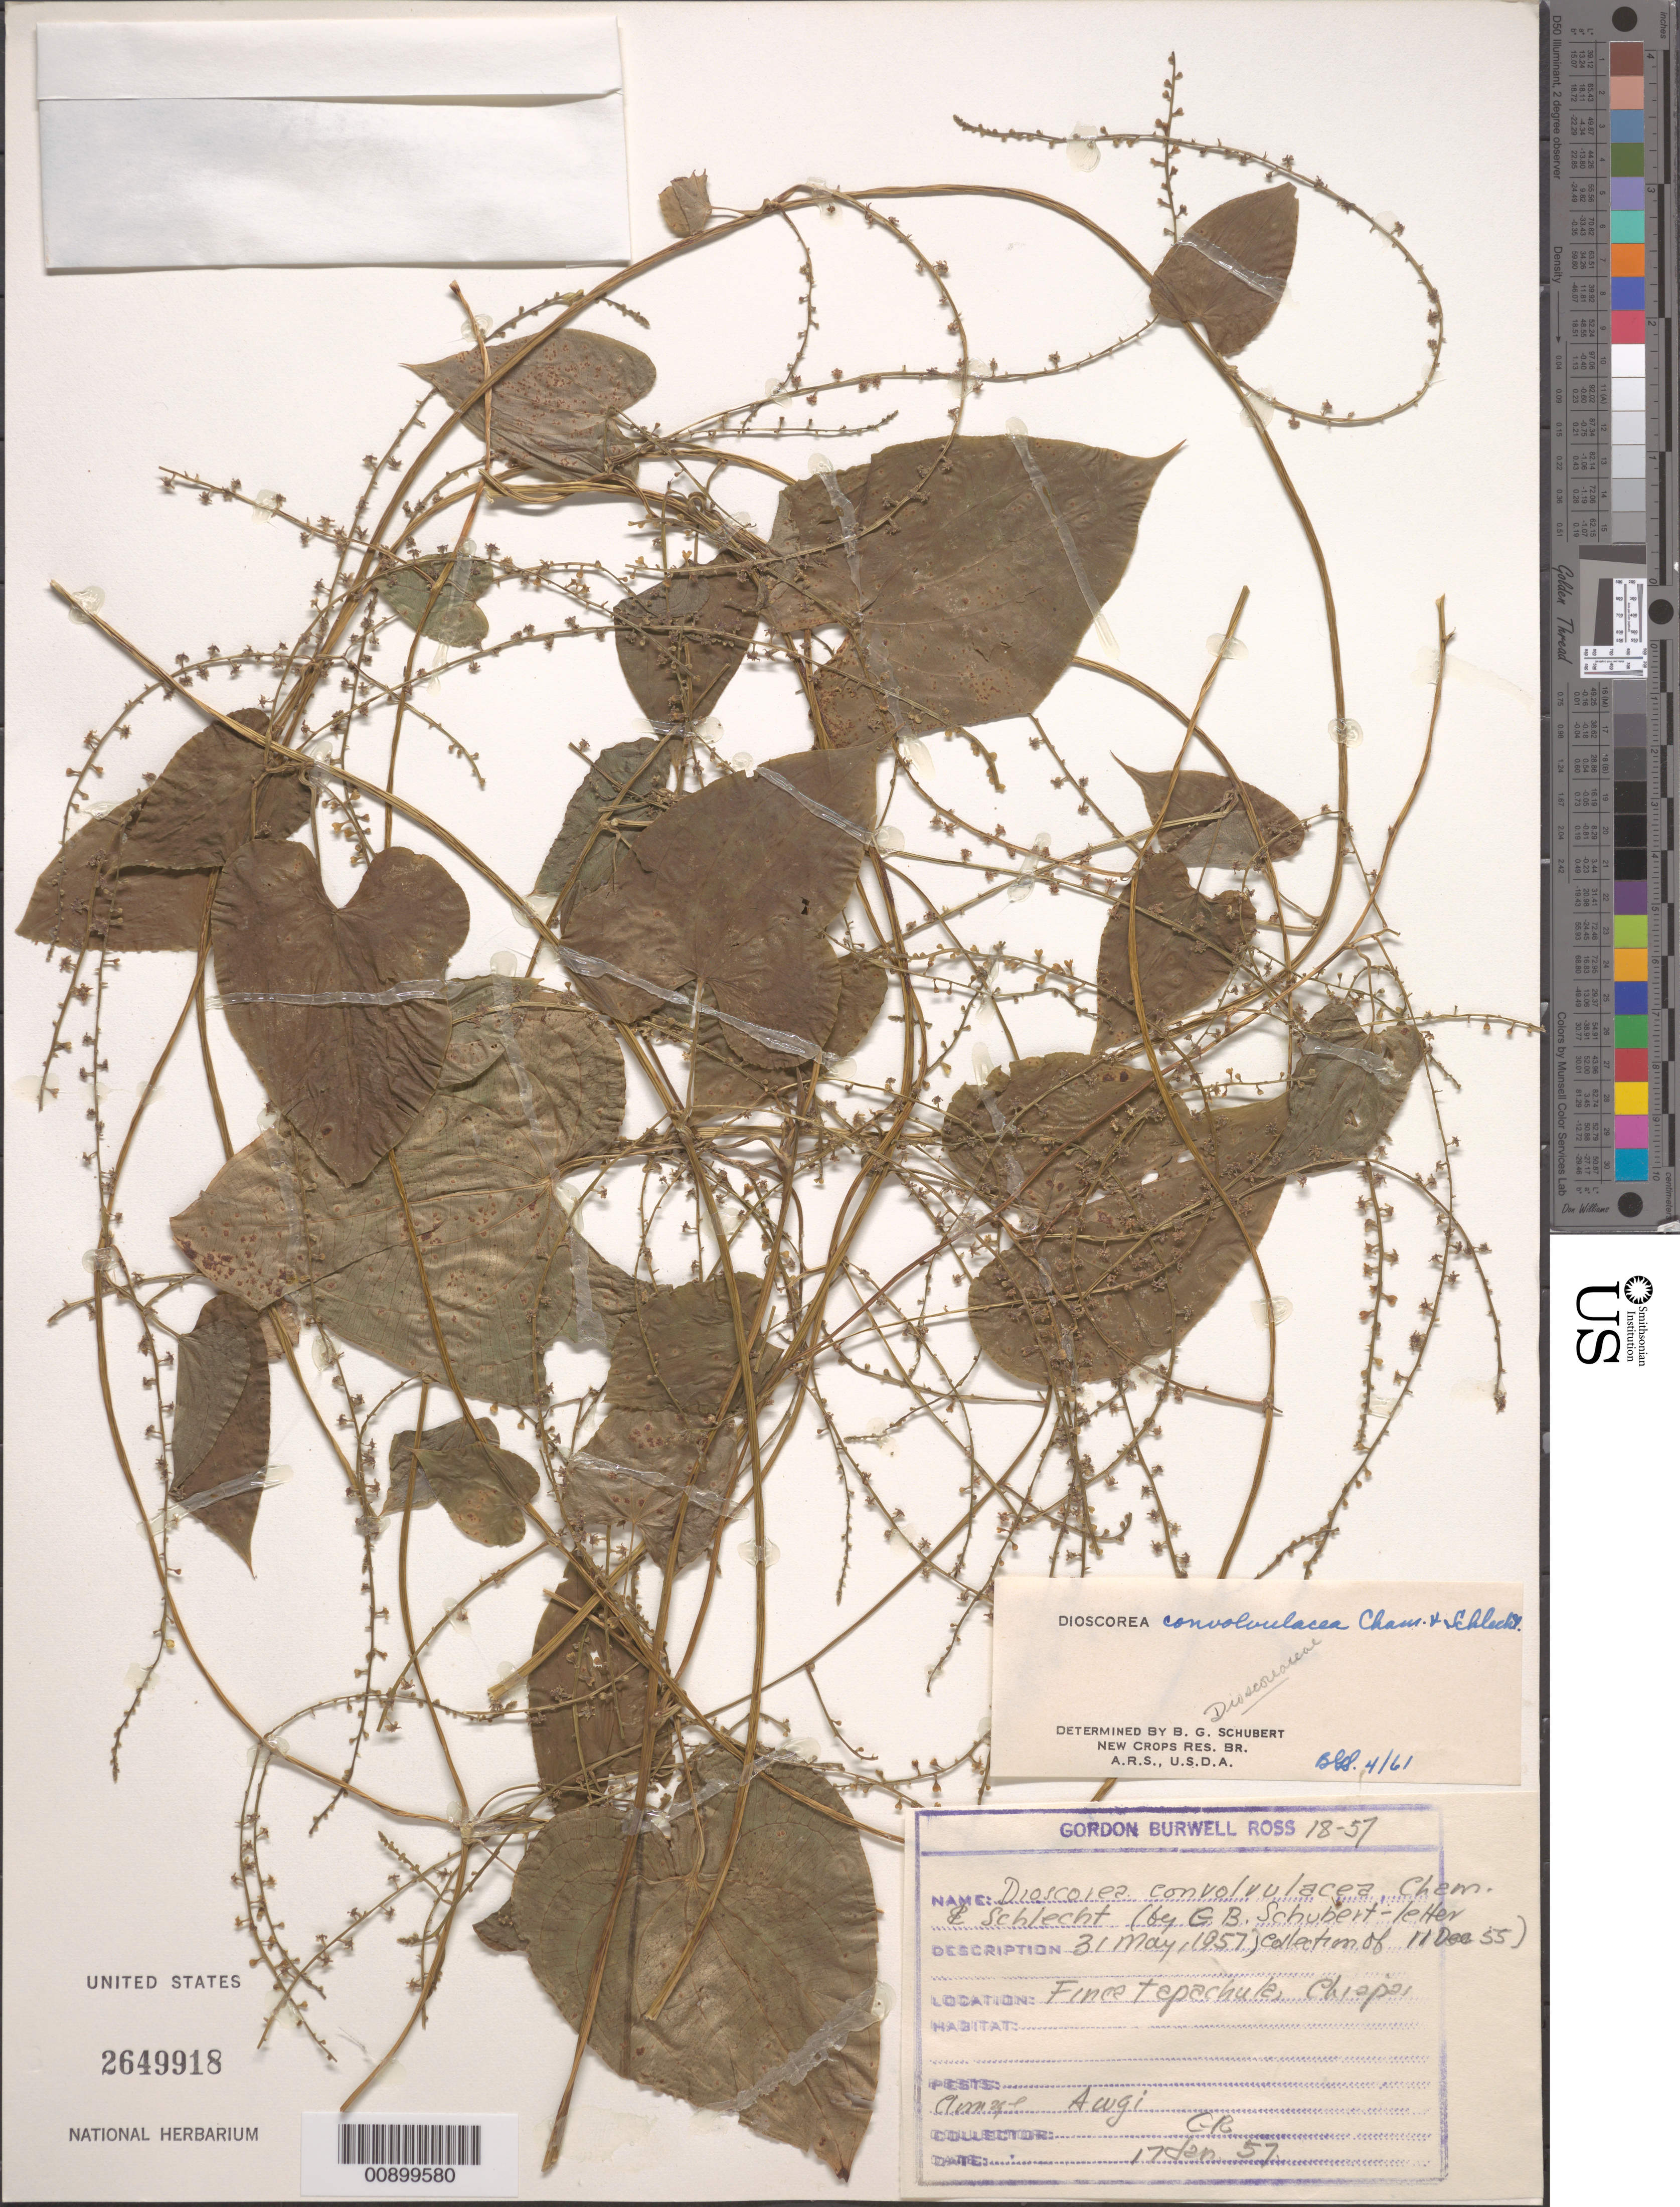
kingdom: Plantae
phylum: Tracheophyta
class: Liliopsida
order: Dioscoreales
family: Dioscoreaceae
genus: Dioscorea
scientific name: Dioscorea convolvulacea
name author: Schltdl. & Cham.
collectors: G. B. Ross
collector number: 18-57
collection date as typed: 17 Jan 1957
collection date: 1957-01-17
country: Mexico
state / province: Chiapas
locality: Finca Tapachula, Chiapas.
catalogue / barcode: US 2649918